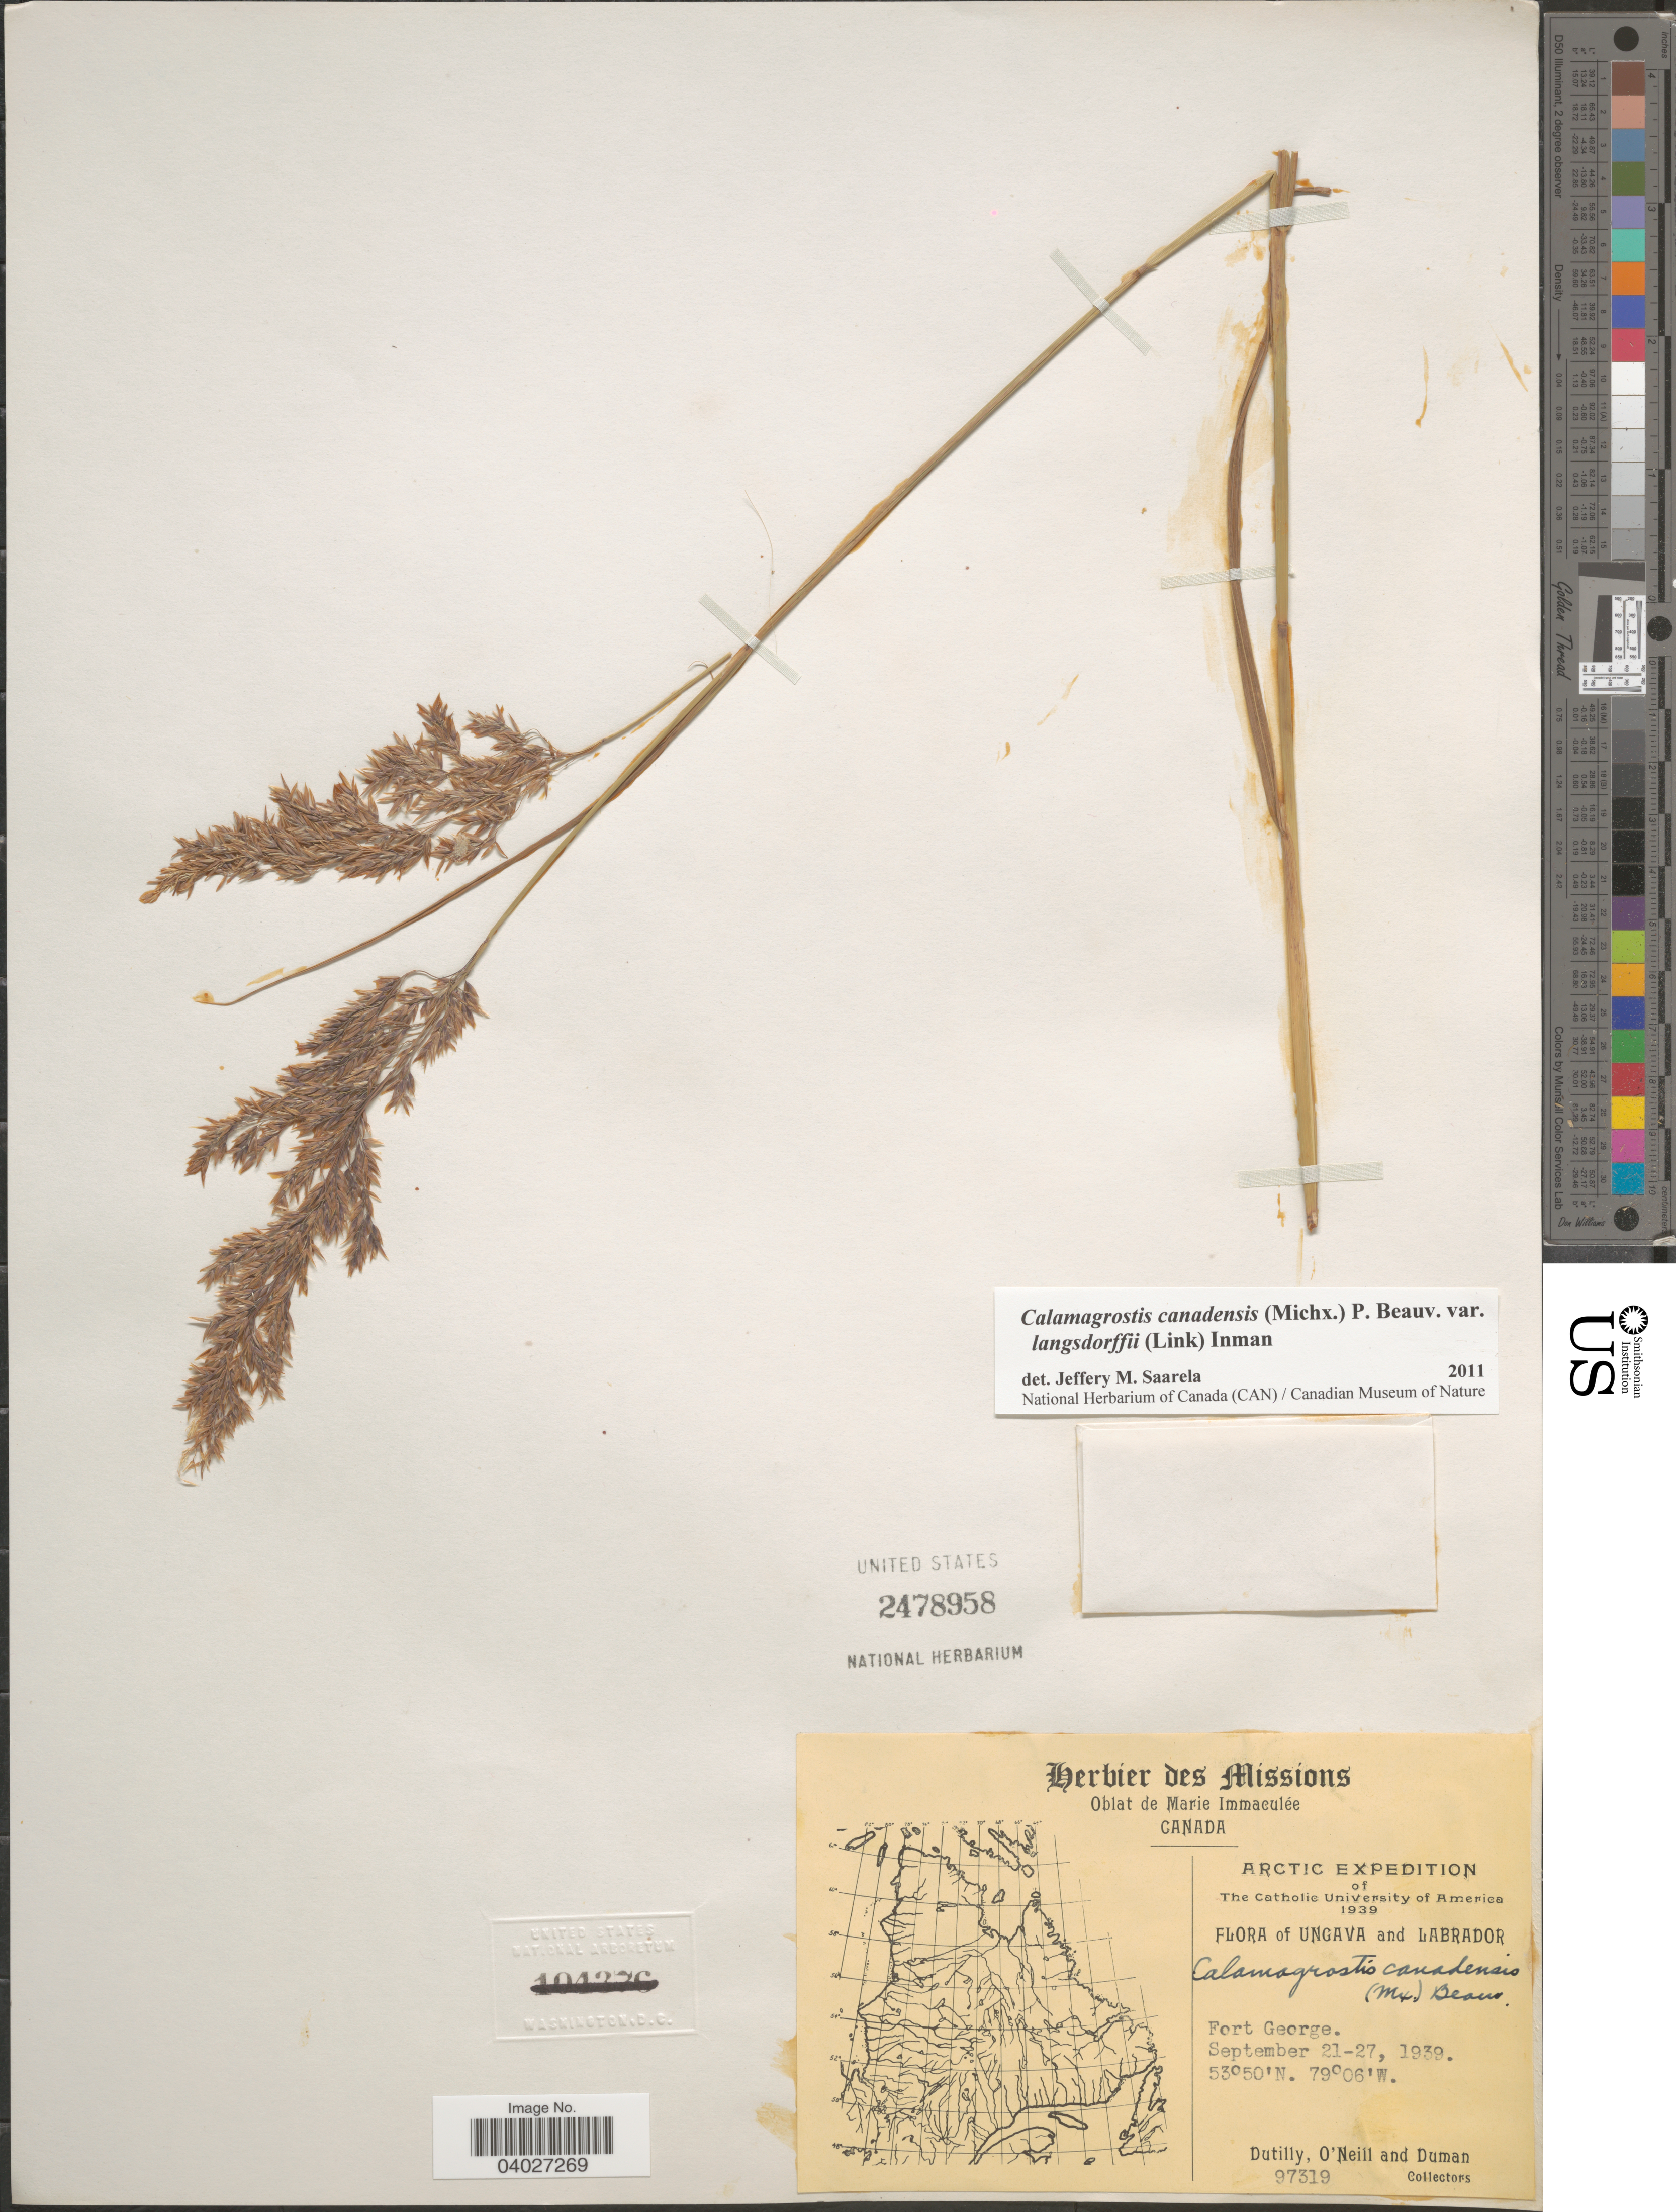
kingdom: Plantae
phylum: Tracheophyta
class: Liliopsida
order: Poales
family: Poaceae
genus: Calamagrostis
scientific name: Calamagrostis canadensis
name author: (Michx.) P. Beauv.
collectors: -. Dutilly, -. O'Neill & -. Duman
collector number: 97319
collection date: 1939-09-21/1939-09-27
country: Canada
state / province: Newfoundland and Labrador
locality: Ungava and Labrador. Fort George.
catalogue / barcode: US 2478958